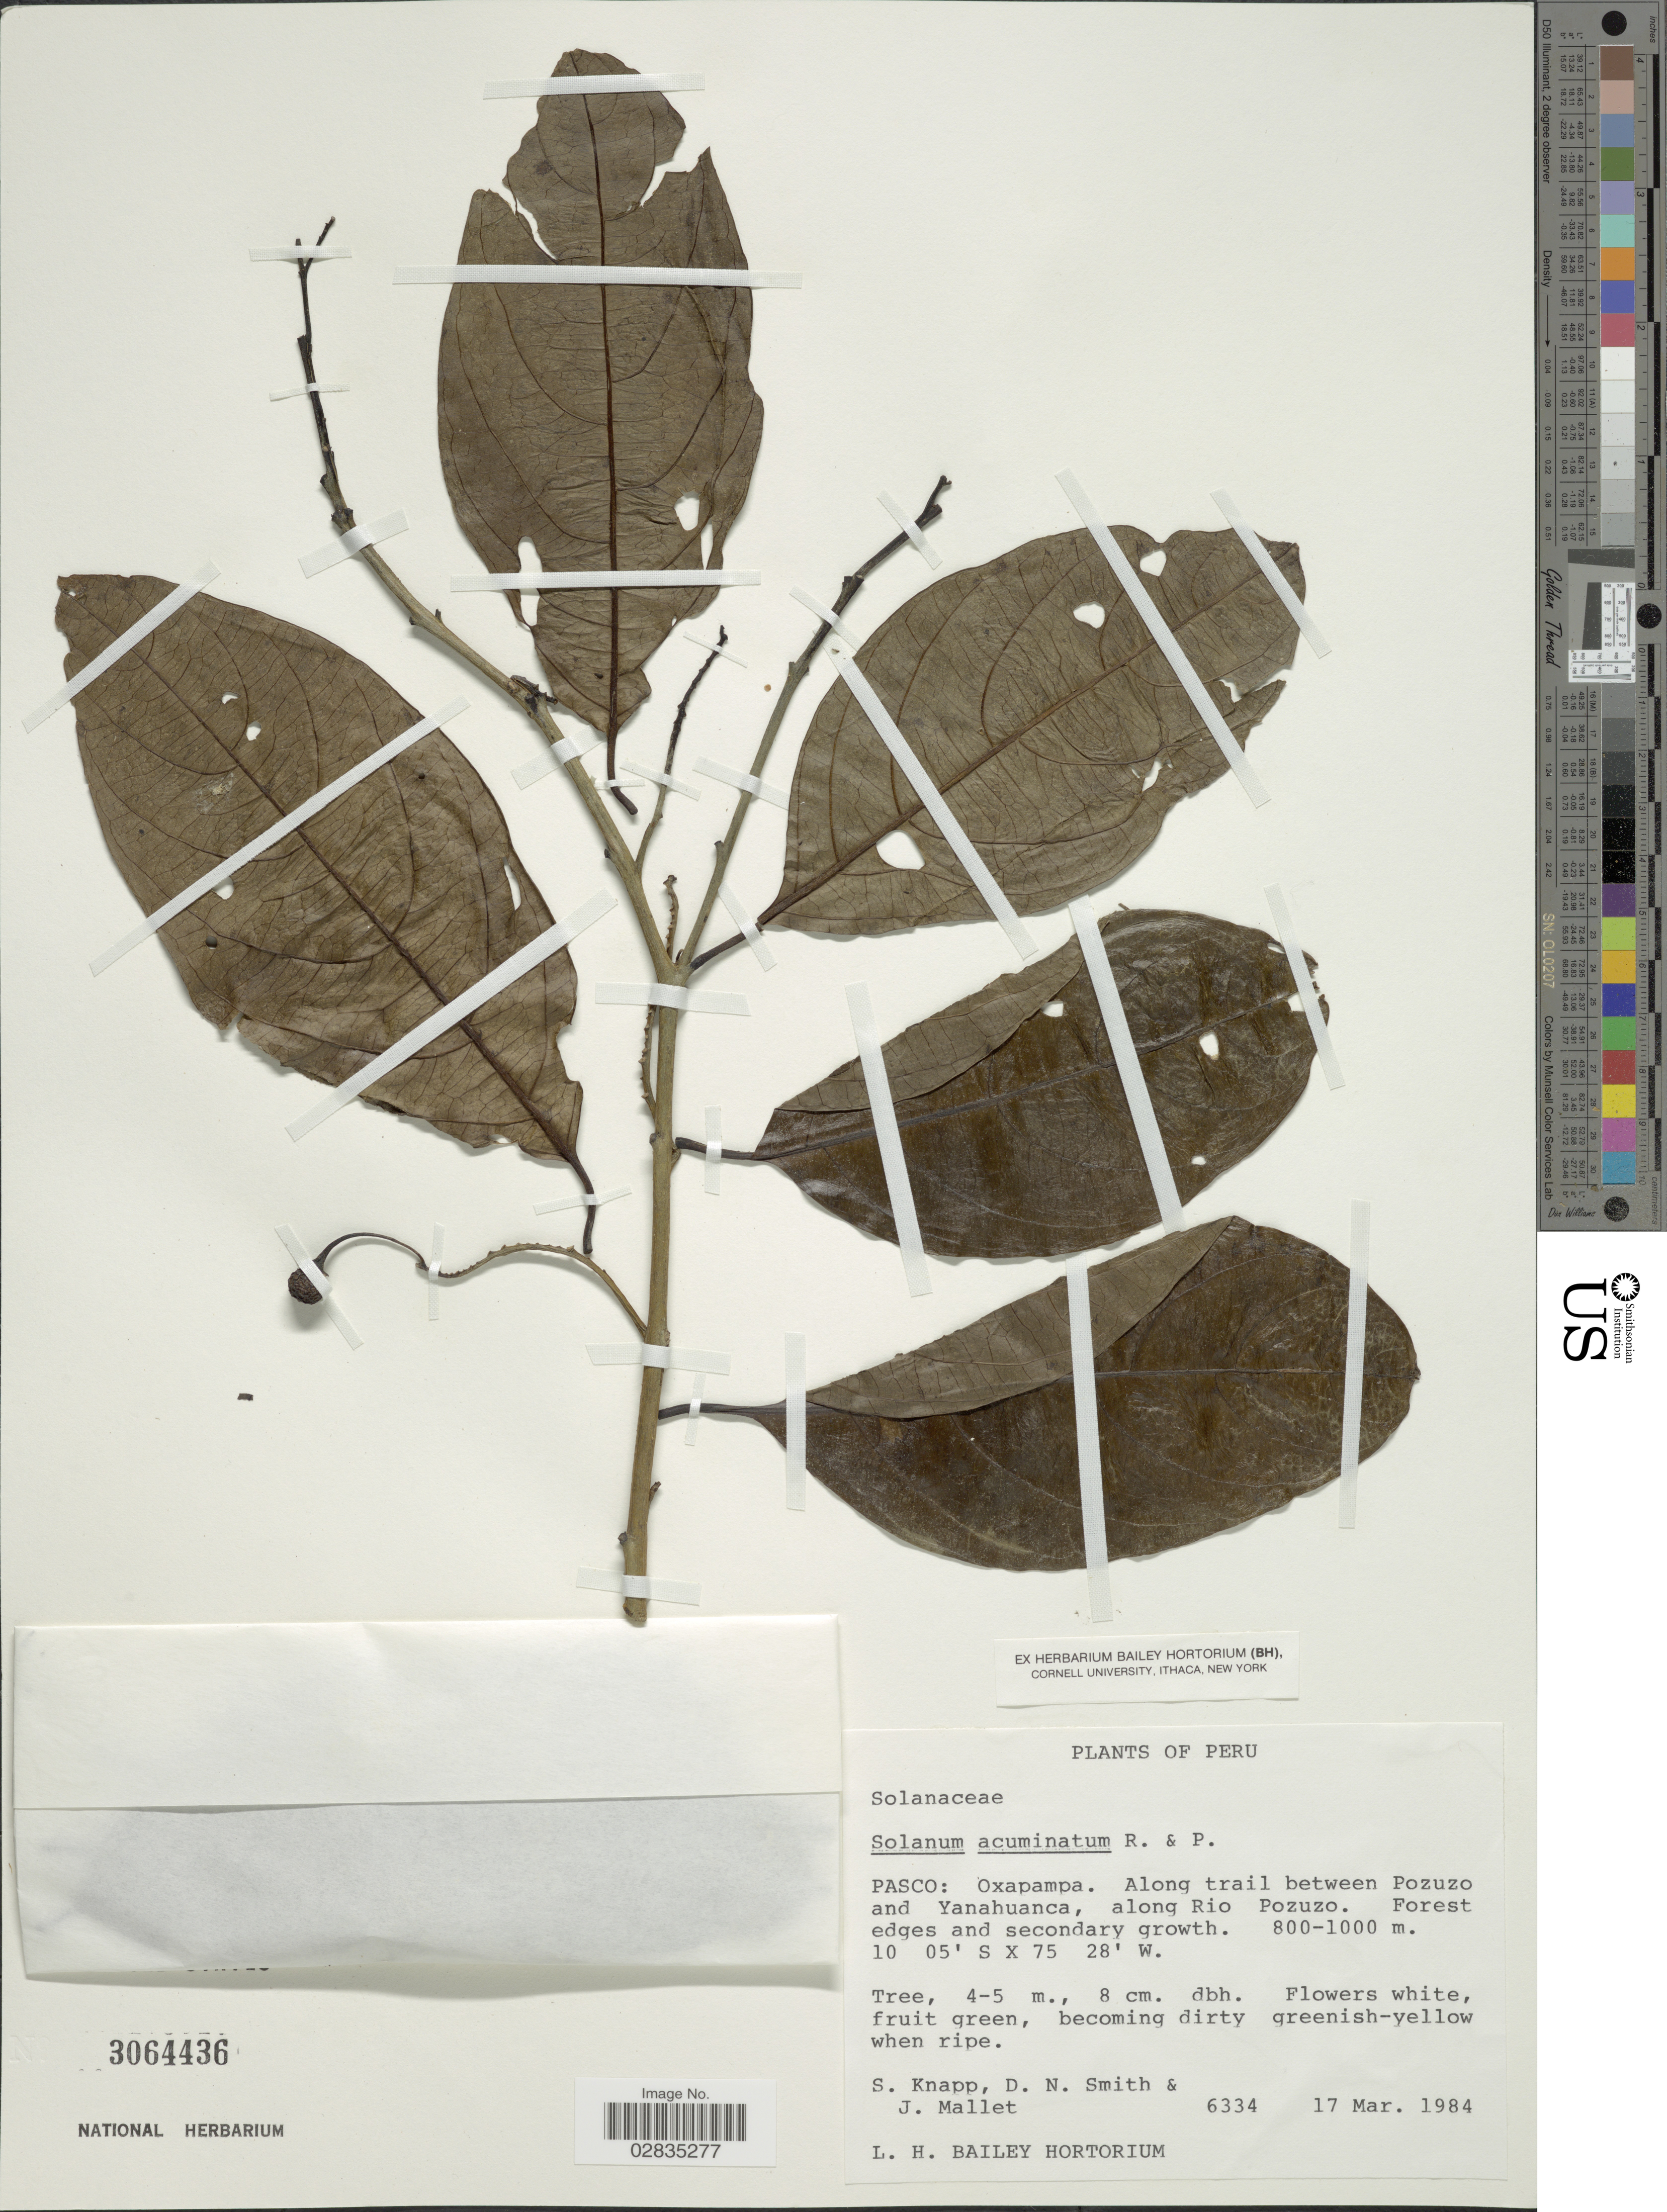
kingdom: Plantae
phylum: Tracheophyta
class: Magnoliopsida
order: Solanales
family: Solanaceae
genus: Solanum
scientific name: Solanum acuminatum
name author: Ruiz & Pav.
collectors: S. Knapp, D. Smith & J. Mallet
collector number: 6334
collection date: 1984-03-17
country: Peru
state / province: Pasco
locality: Oxapampa. Along trail between Pozuzo and Yanahuanca, along Rio Pozuzo.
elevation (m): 800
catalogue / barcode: US 3064436